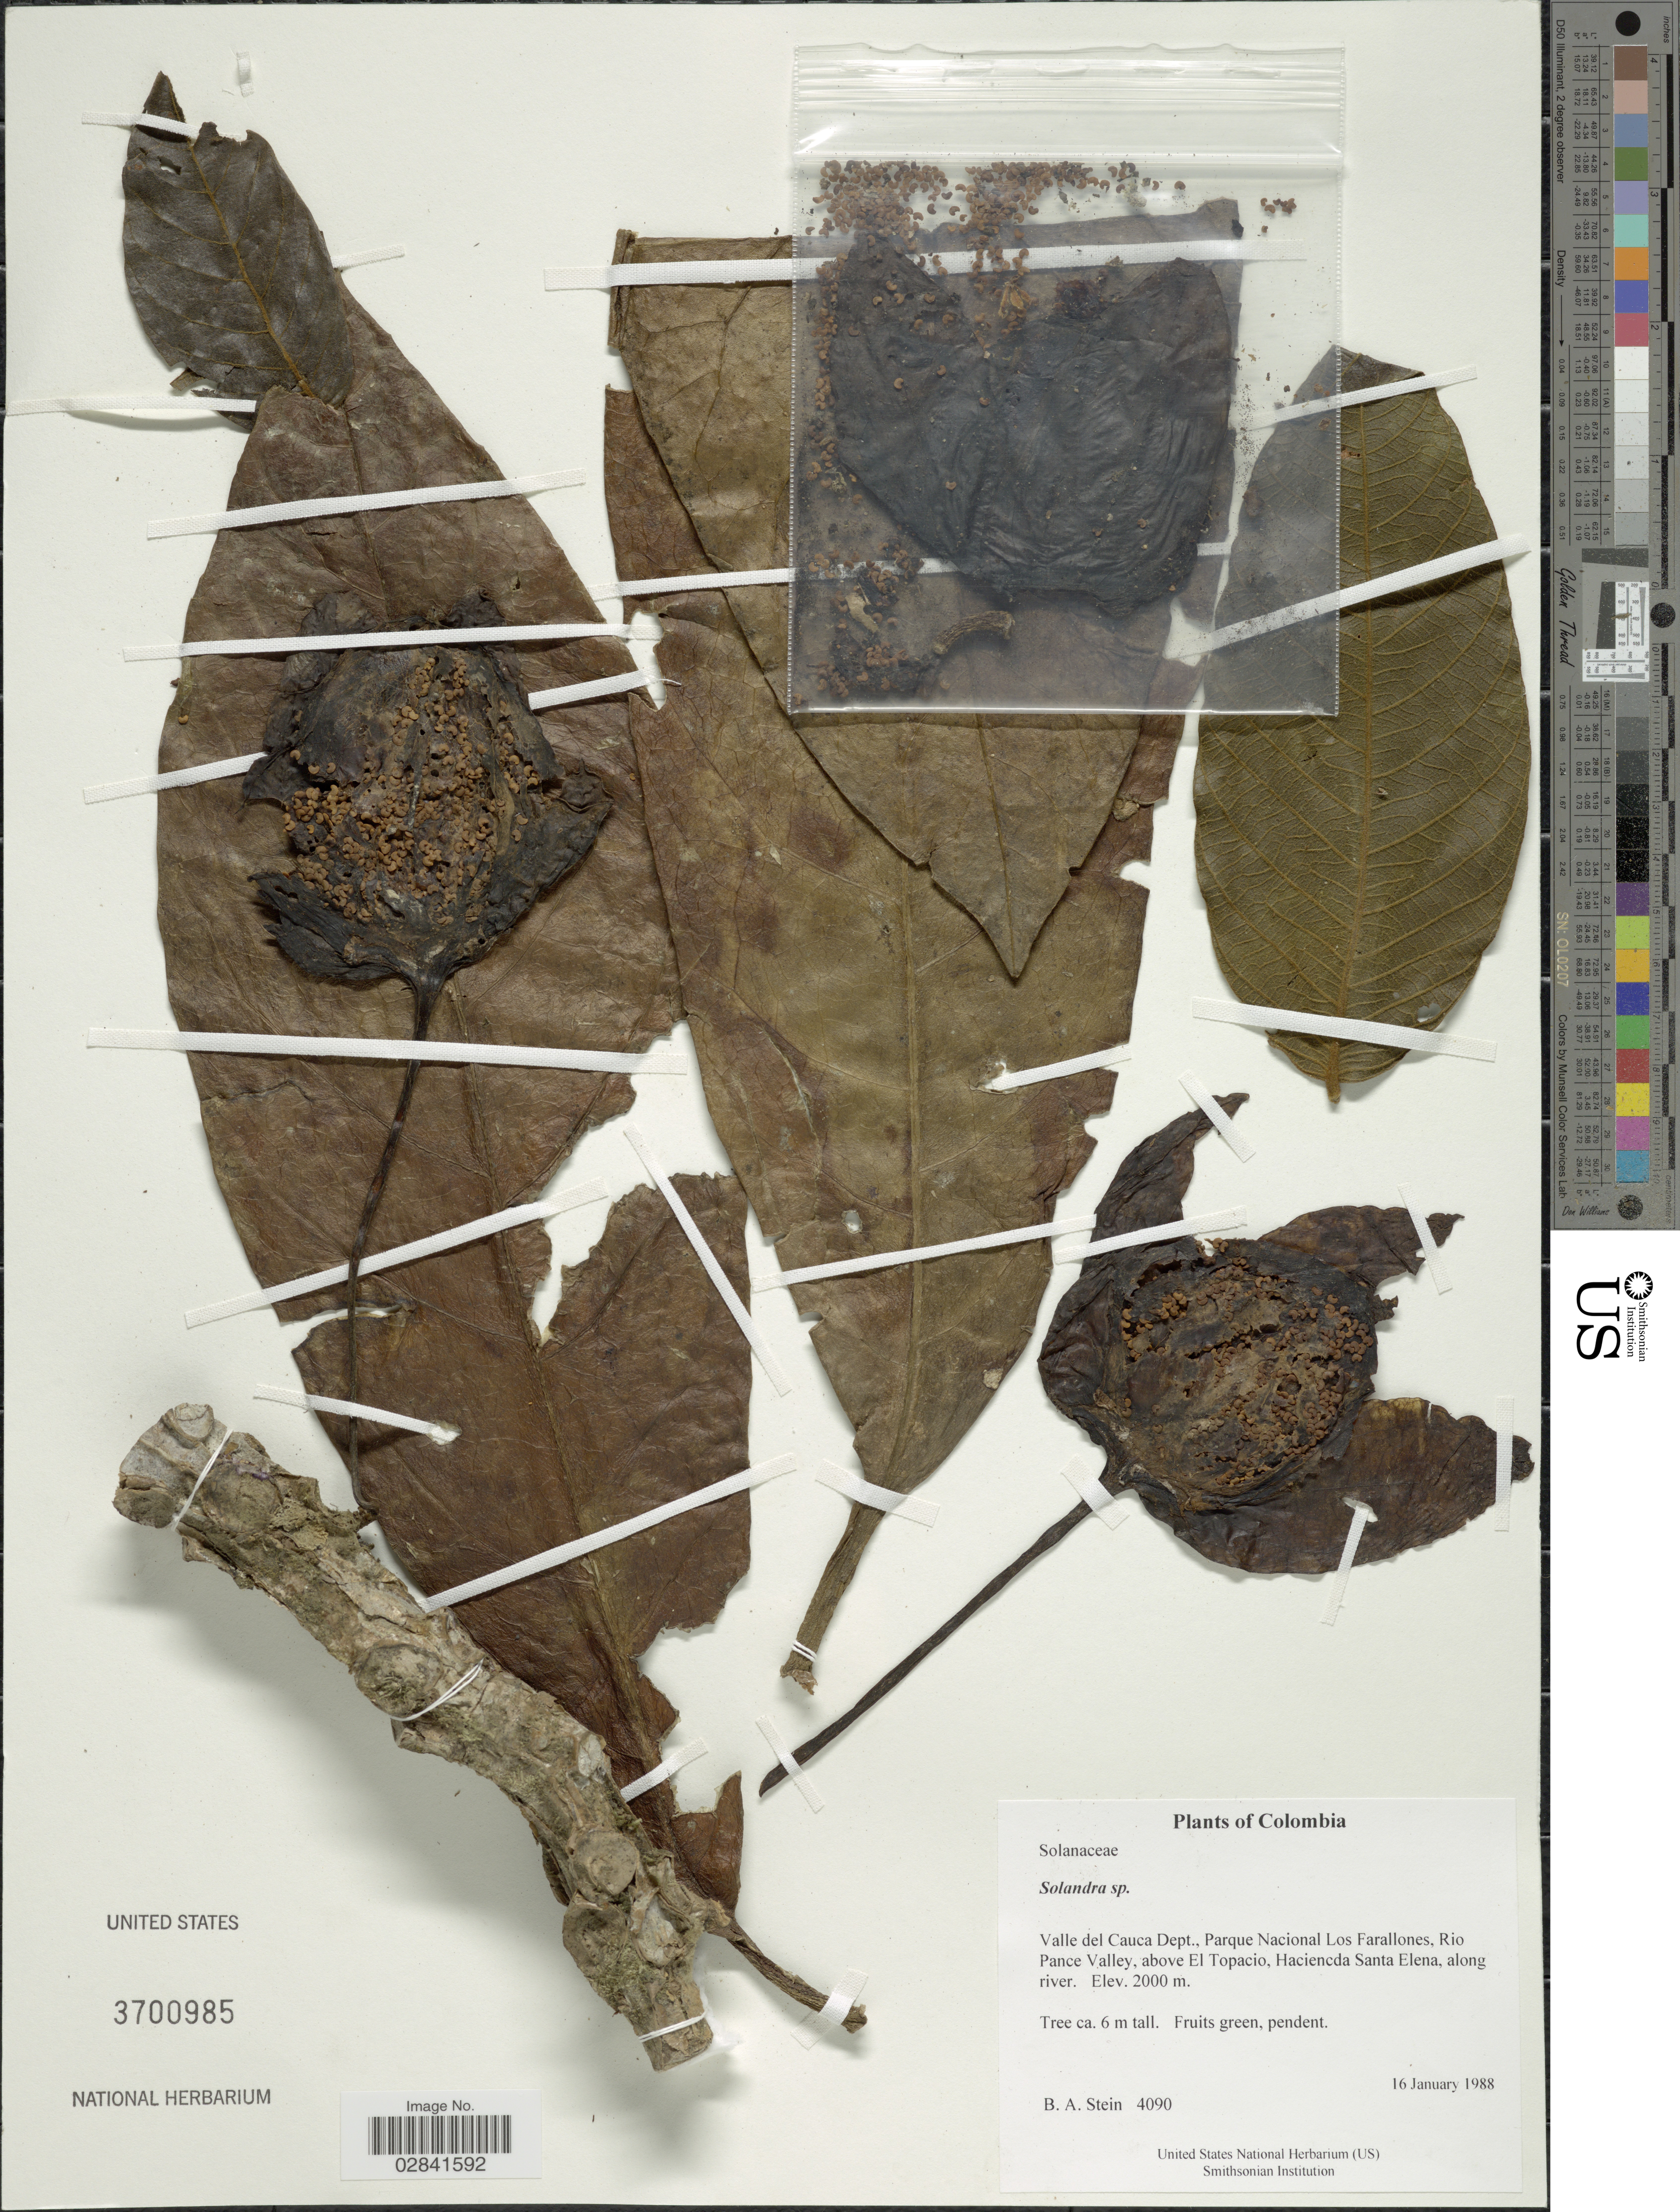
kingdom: Plantae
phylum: Tracheophyta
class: Magnoliopsida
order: Solanales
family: Solanaceae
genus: Solandra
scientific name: Solandra sp.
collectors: B. A. Stein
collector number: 4090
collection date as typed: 16 January 1988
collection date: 1988-01-16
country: Colombia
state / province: Valle del Cauca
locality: Parque Nacional Los Farallones, Rio Pance Valley, above El Topacio, Haciencda Santa Elena, along river.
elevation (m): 2000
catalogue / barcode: US 3700985